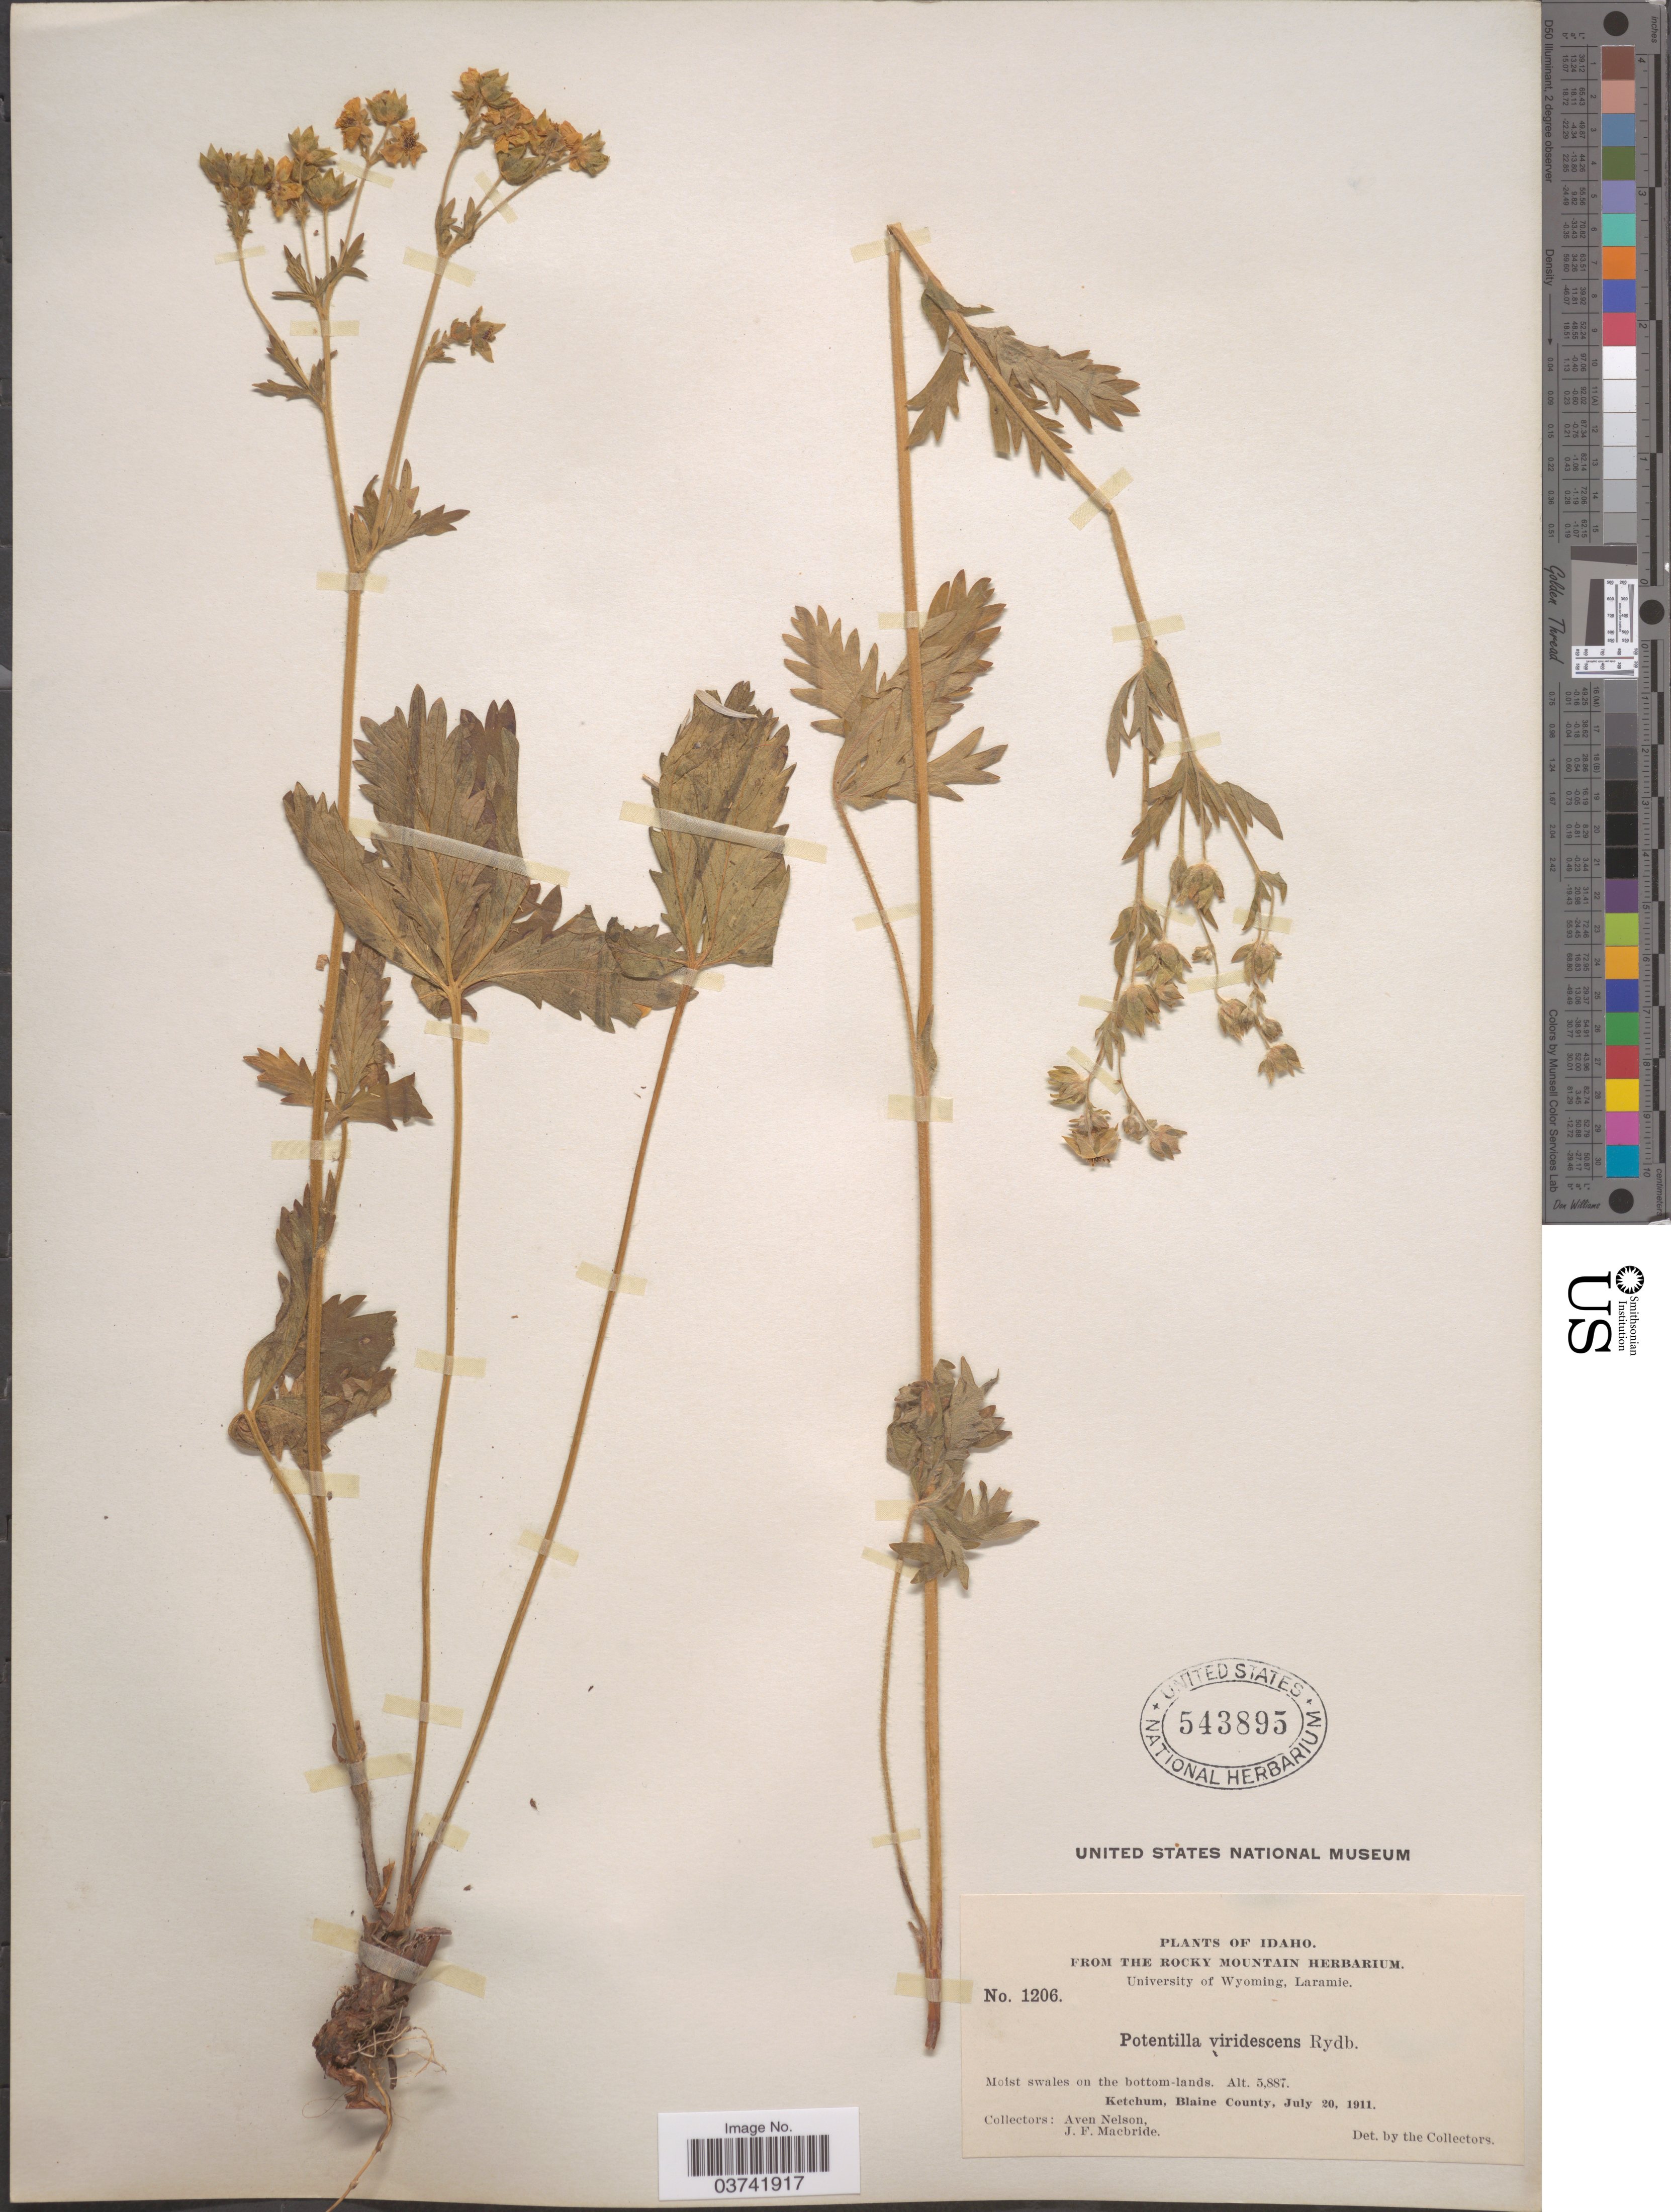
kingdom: Plantae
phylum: Tracheophyta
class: Magnoliopsida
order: Rosales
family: Rosaceae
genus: Potentilla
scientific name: Potentilla viridescens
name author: Rydb.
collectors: A. Nelson & J. F. Macbride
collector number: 1206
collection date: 1911-07-20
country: United States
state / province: Idaho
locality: Ketchum, Blaine County.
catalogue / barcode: US 543895